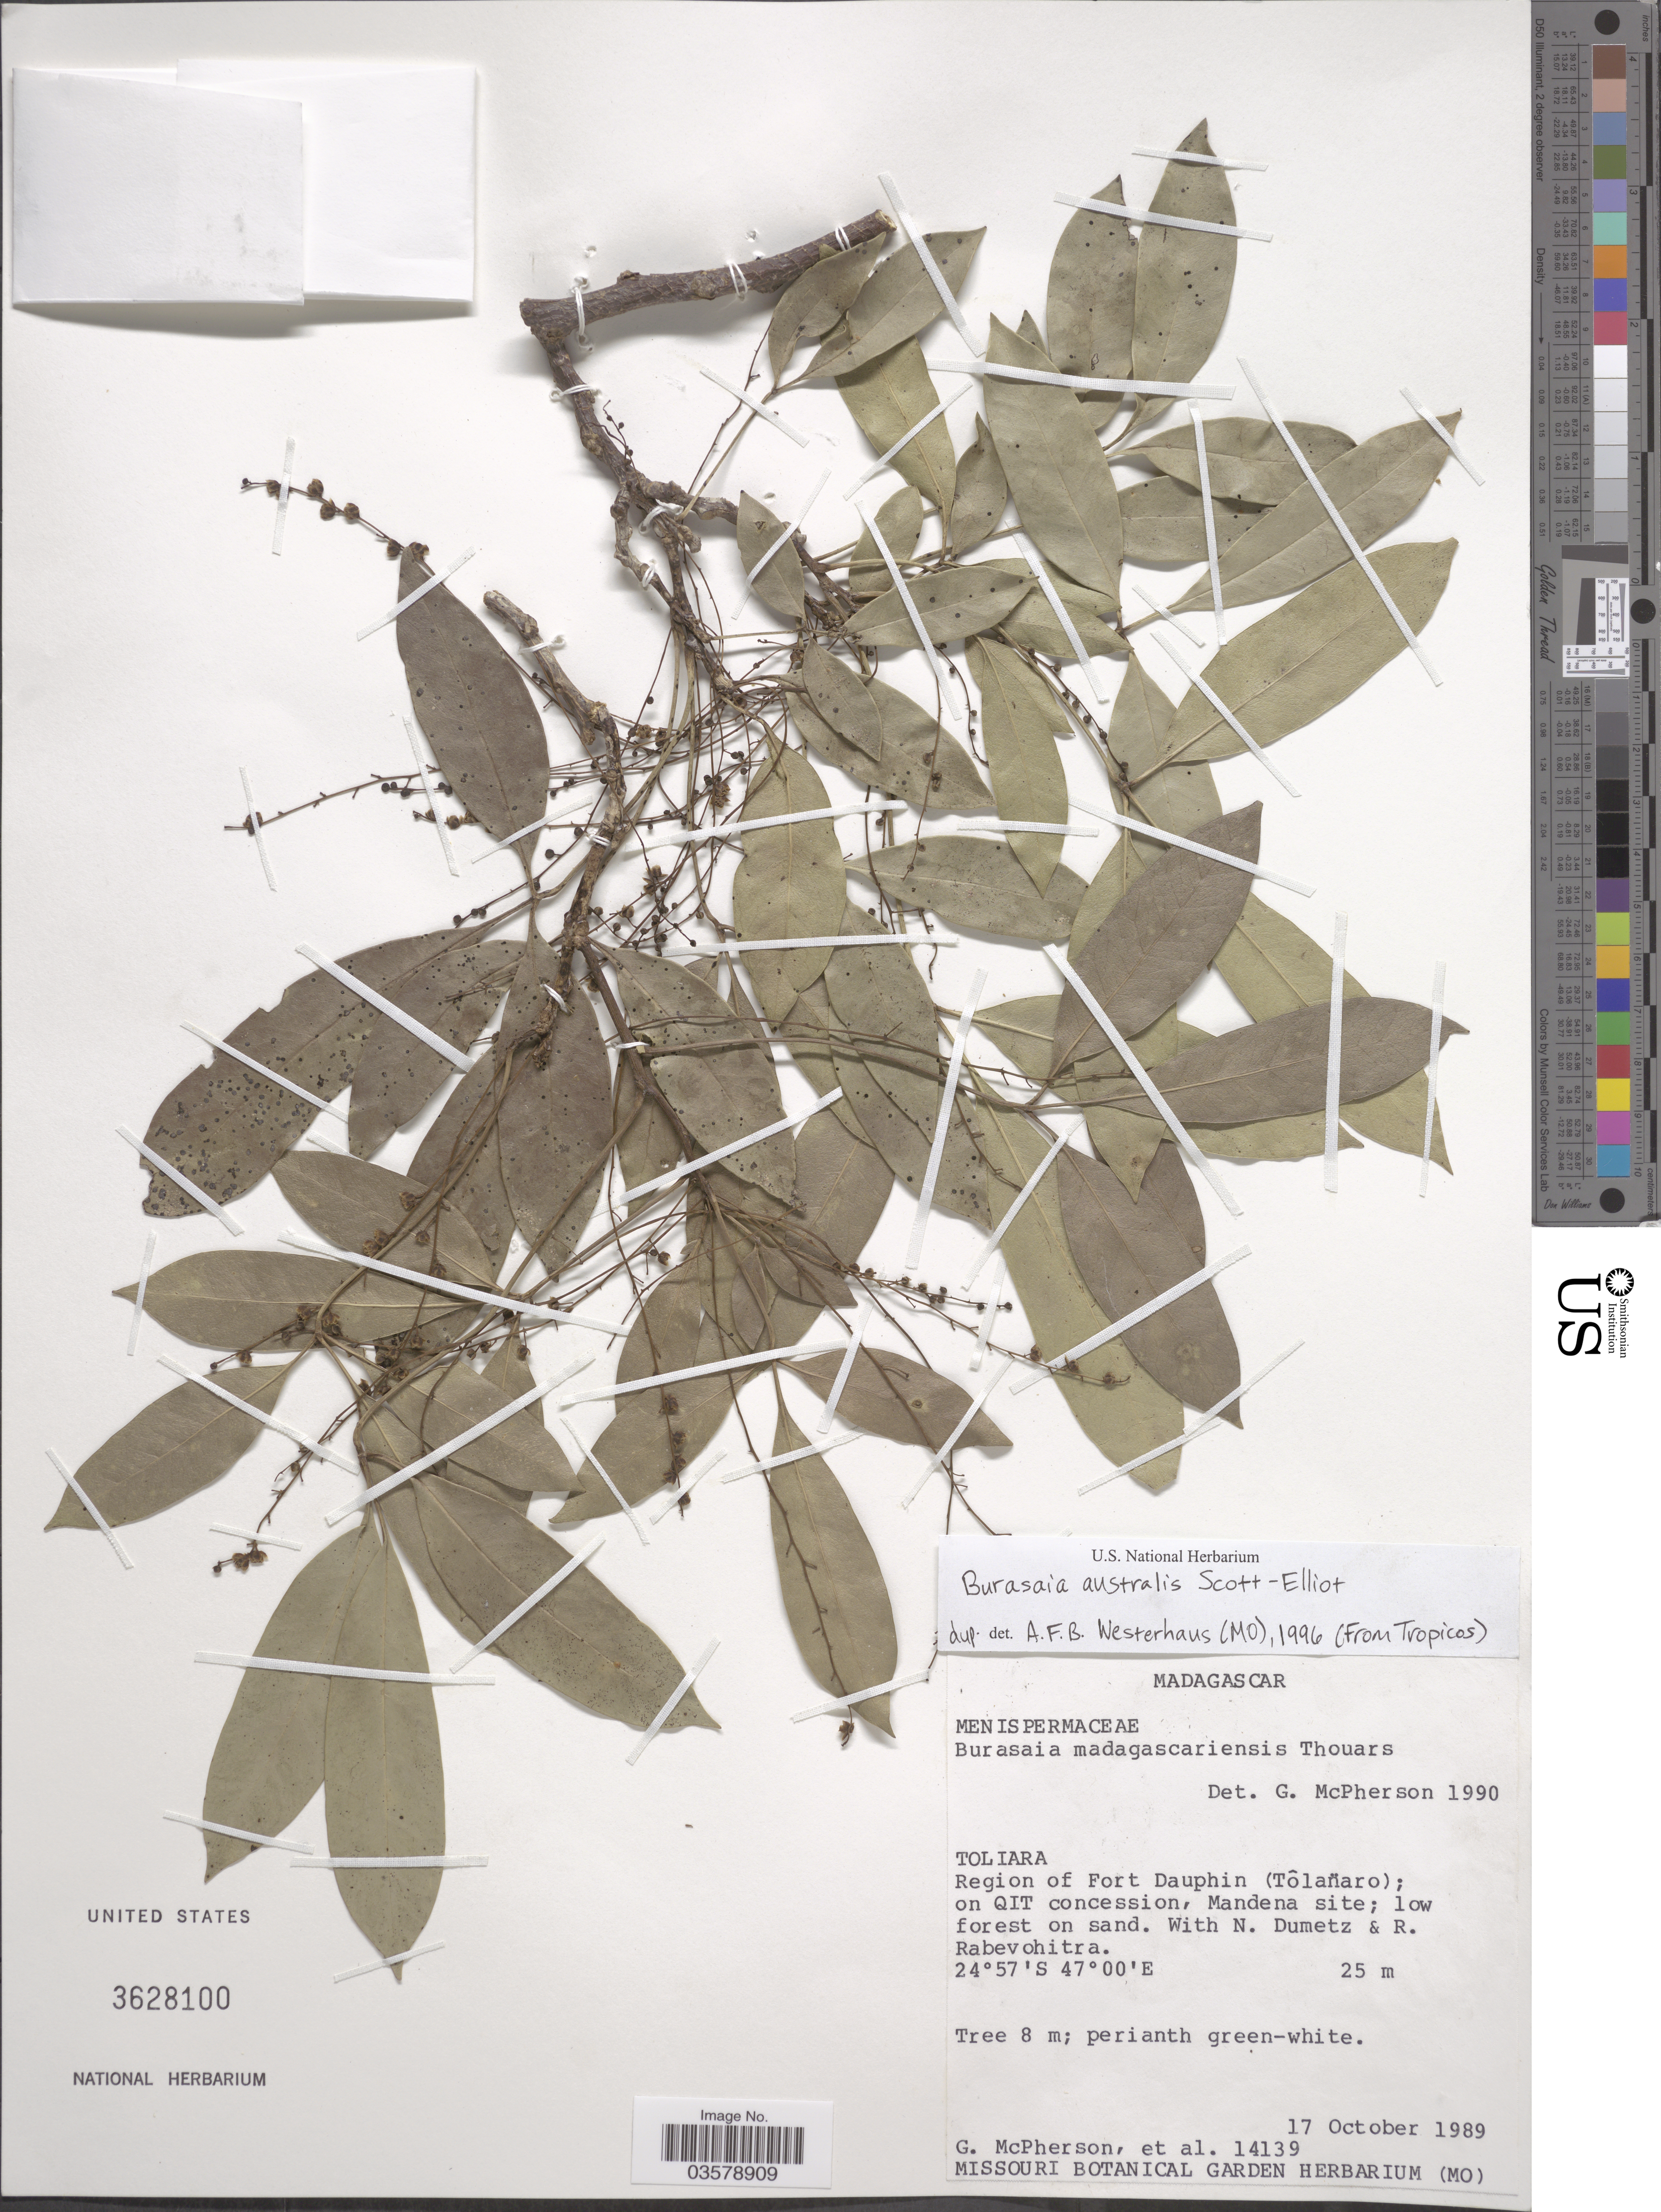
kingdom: Plantae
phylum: Tracheophyta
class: Magnoliopsida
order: Ranunculales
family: Menispermaceae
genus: Burasaia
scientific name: Burasaia australis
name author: Elliot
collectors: G. McPherson, N. Dumetz & R. Rabevohitra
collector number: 14139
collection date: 1989-10-17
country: Madagascar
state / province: Anosy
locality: Region of Fort Dauphin (Tôlanaro); on QIT concession, Mandena site; low forest on sand.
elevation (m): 25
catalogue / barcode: US 3628100